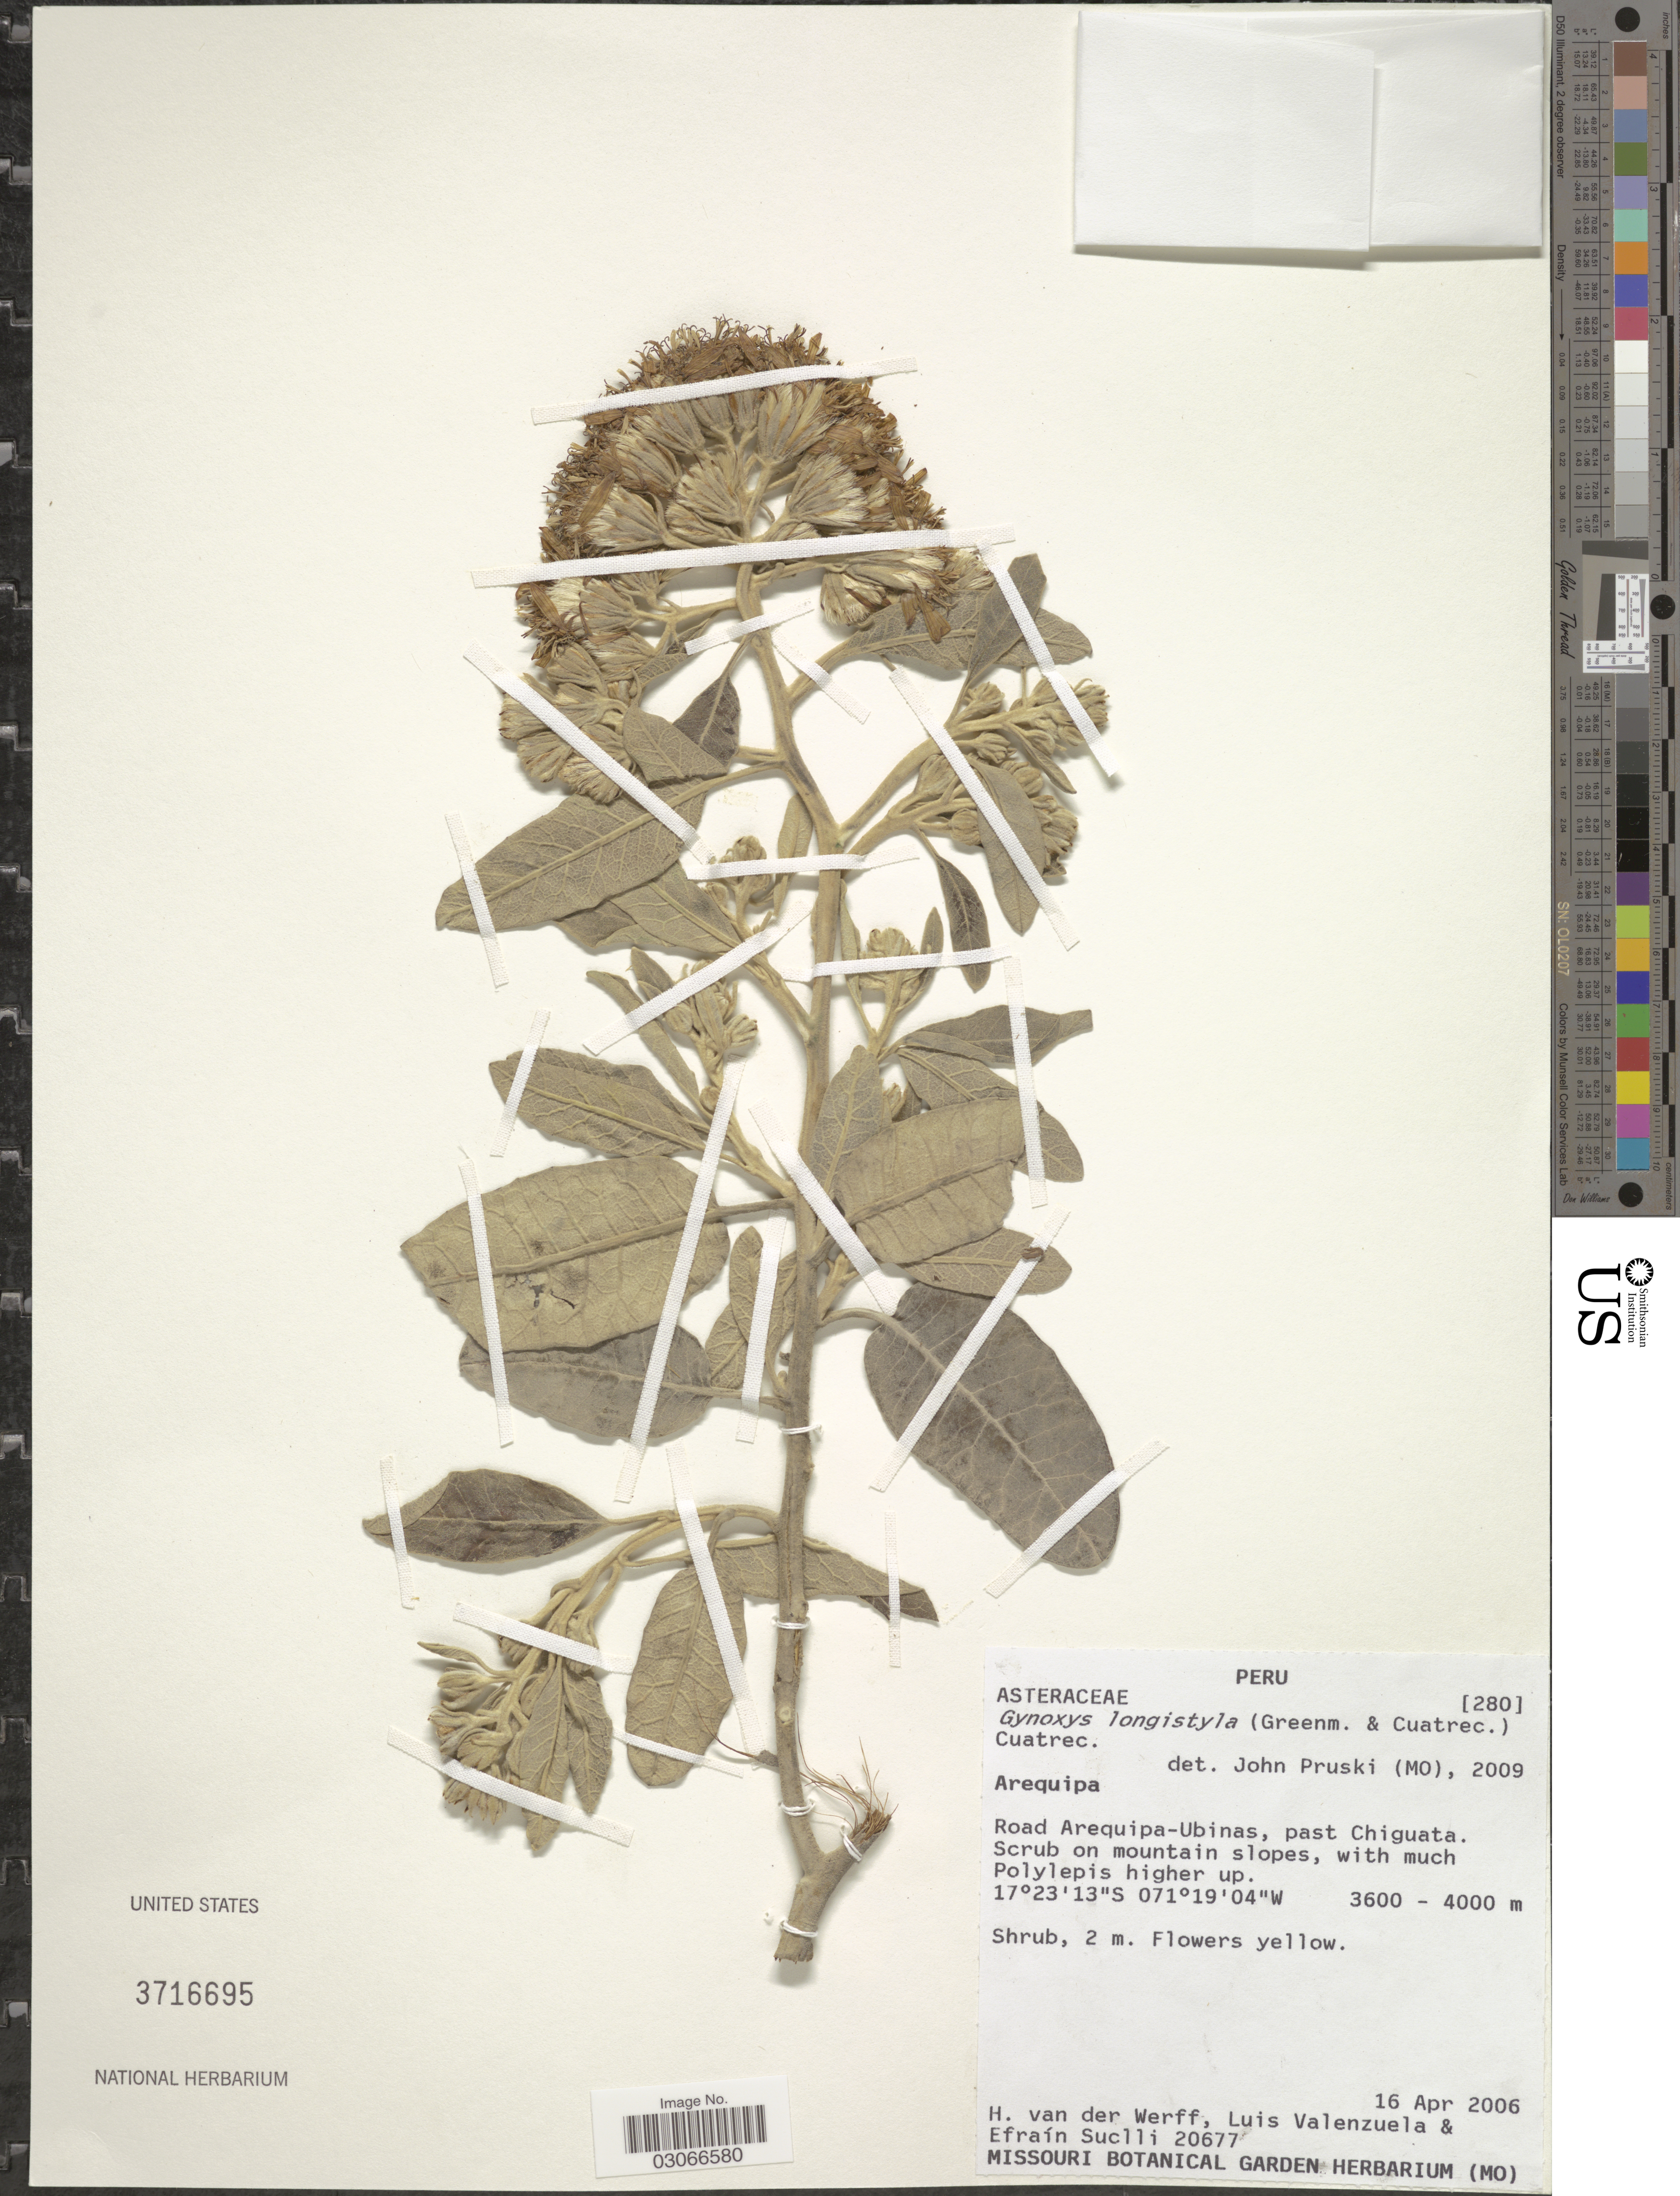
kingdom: Plantae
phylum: Tracheophyta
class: Magnoliopsida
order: Asterales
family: Asteraceae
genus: Nordenstamia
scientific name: Nordenstamia longistyla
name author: (Greenm. & Cuatrec.) B. Nord.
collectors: H. van der Werff, L. Valenzuela & E. Suclli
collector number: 20667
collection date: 2006-04-16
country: Peru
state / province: Arequipa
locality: Road Arequipa-Ubinas, past Chiguata.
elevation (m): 3600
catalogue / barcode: US 3716695